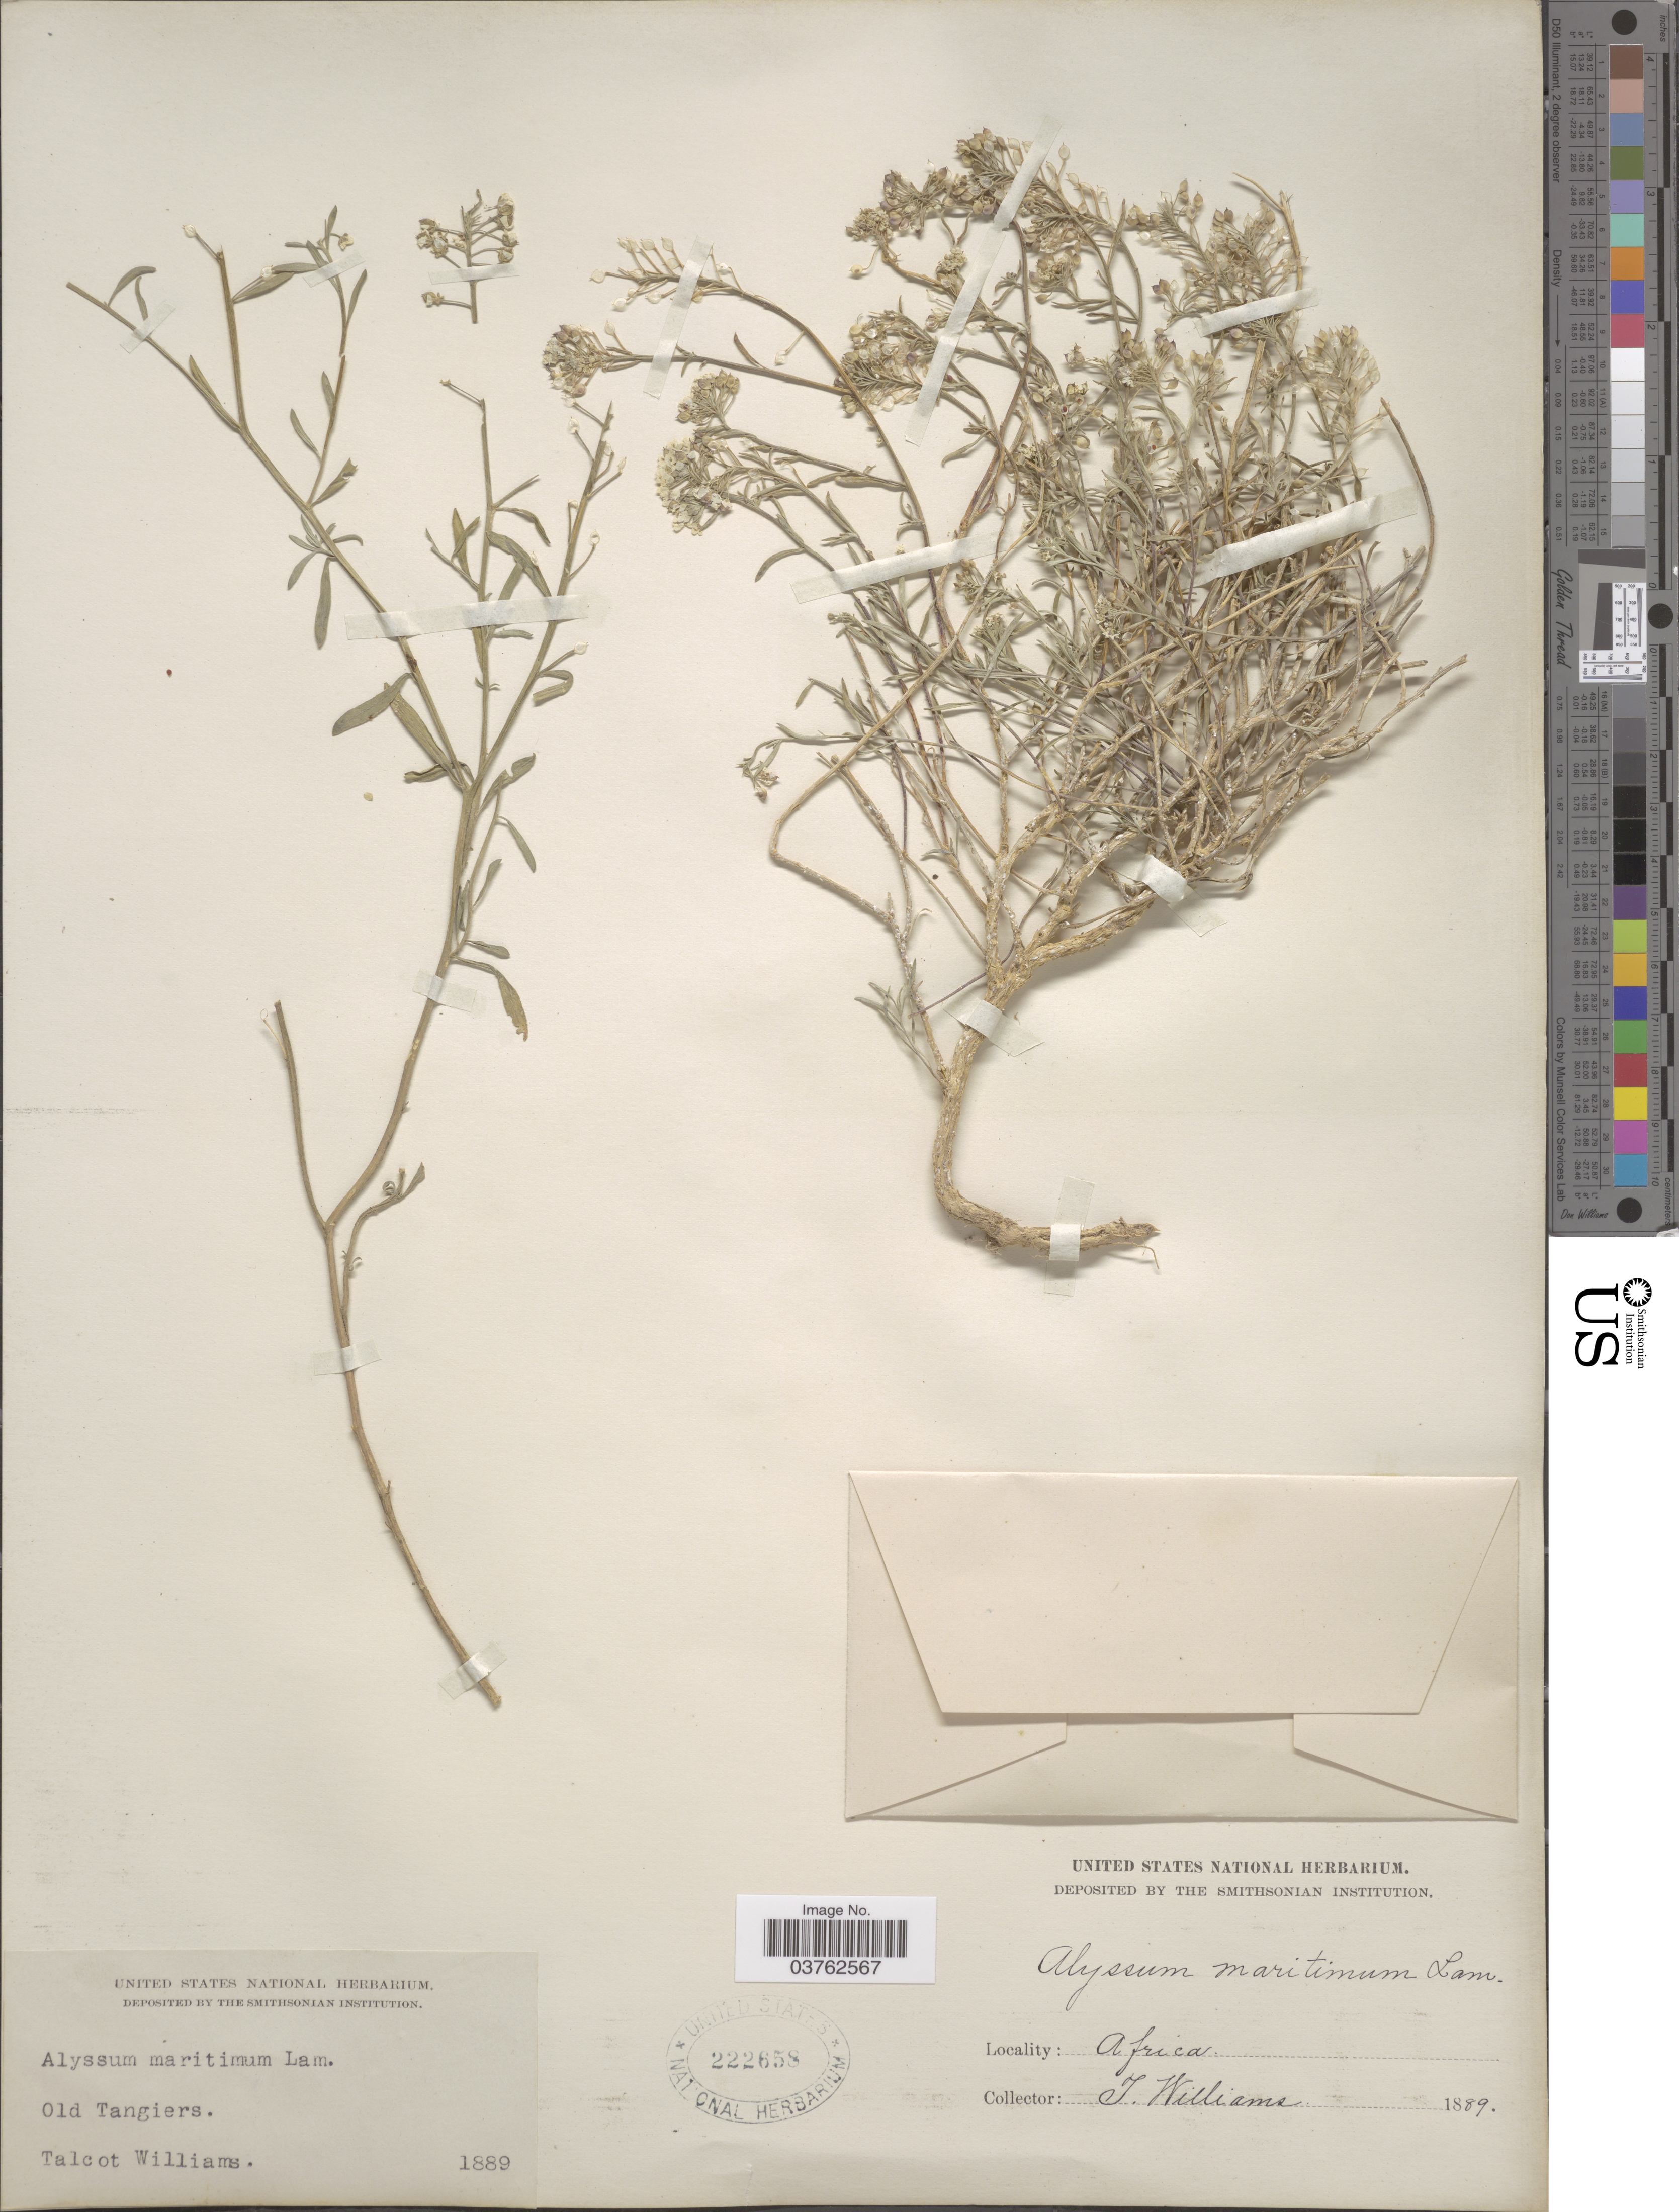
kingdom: Plantae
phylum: Tracheophyta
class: Magnoliopsida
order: Brassicales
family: Brassicaceae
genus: Lobularia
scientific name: Lobularia maritima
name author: (L.) Desv.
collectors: T. Williams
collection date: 1889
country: Morocco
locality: Old Tangiers. Africa.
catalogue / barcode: US 222658